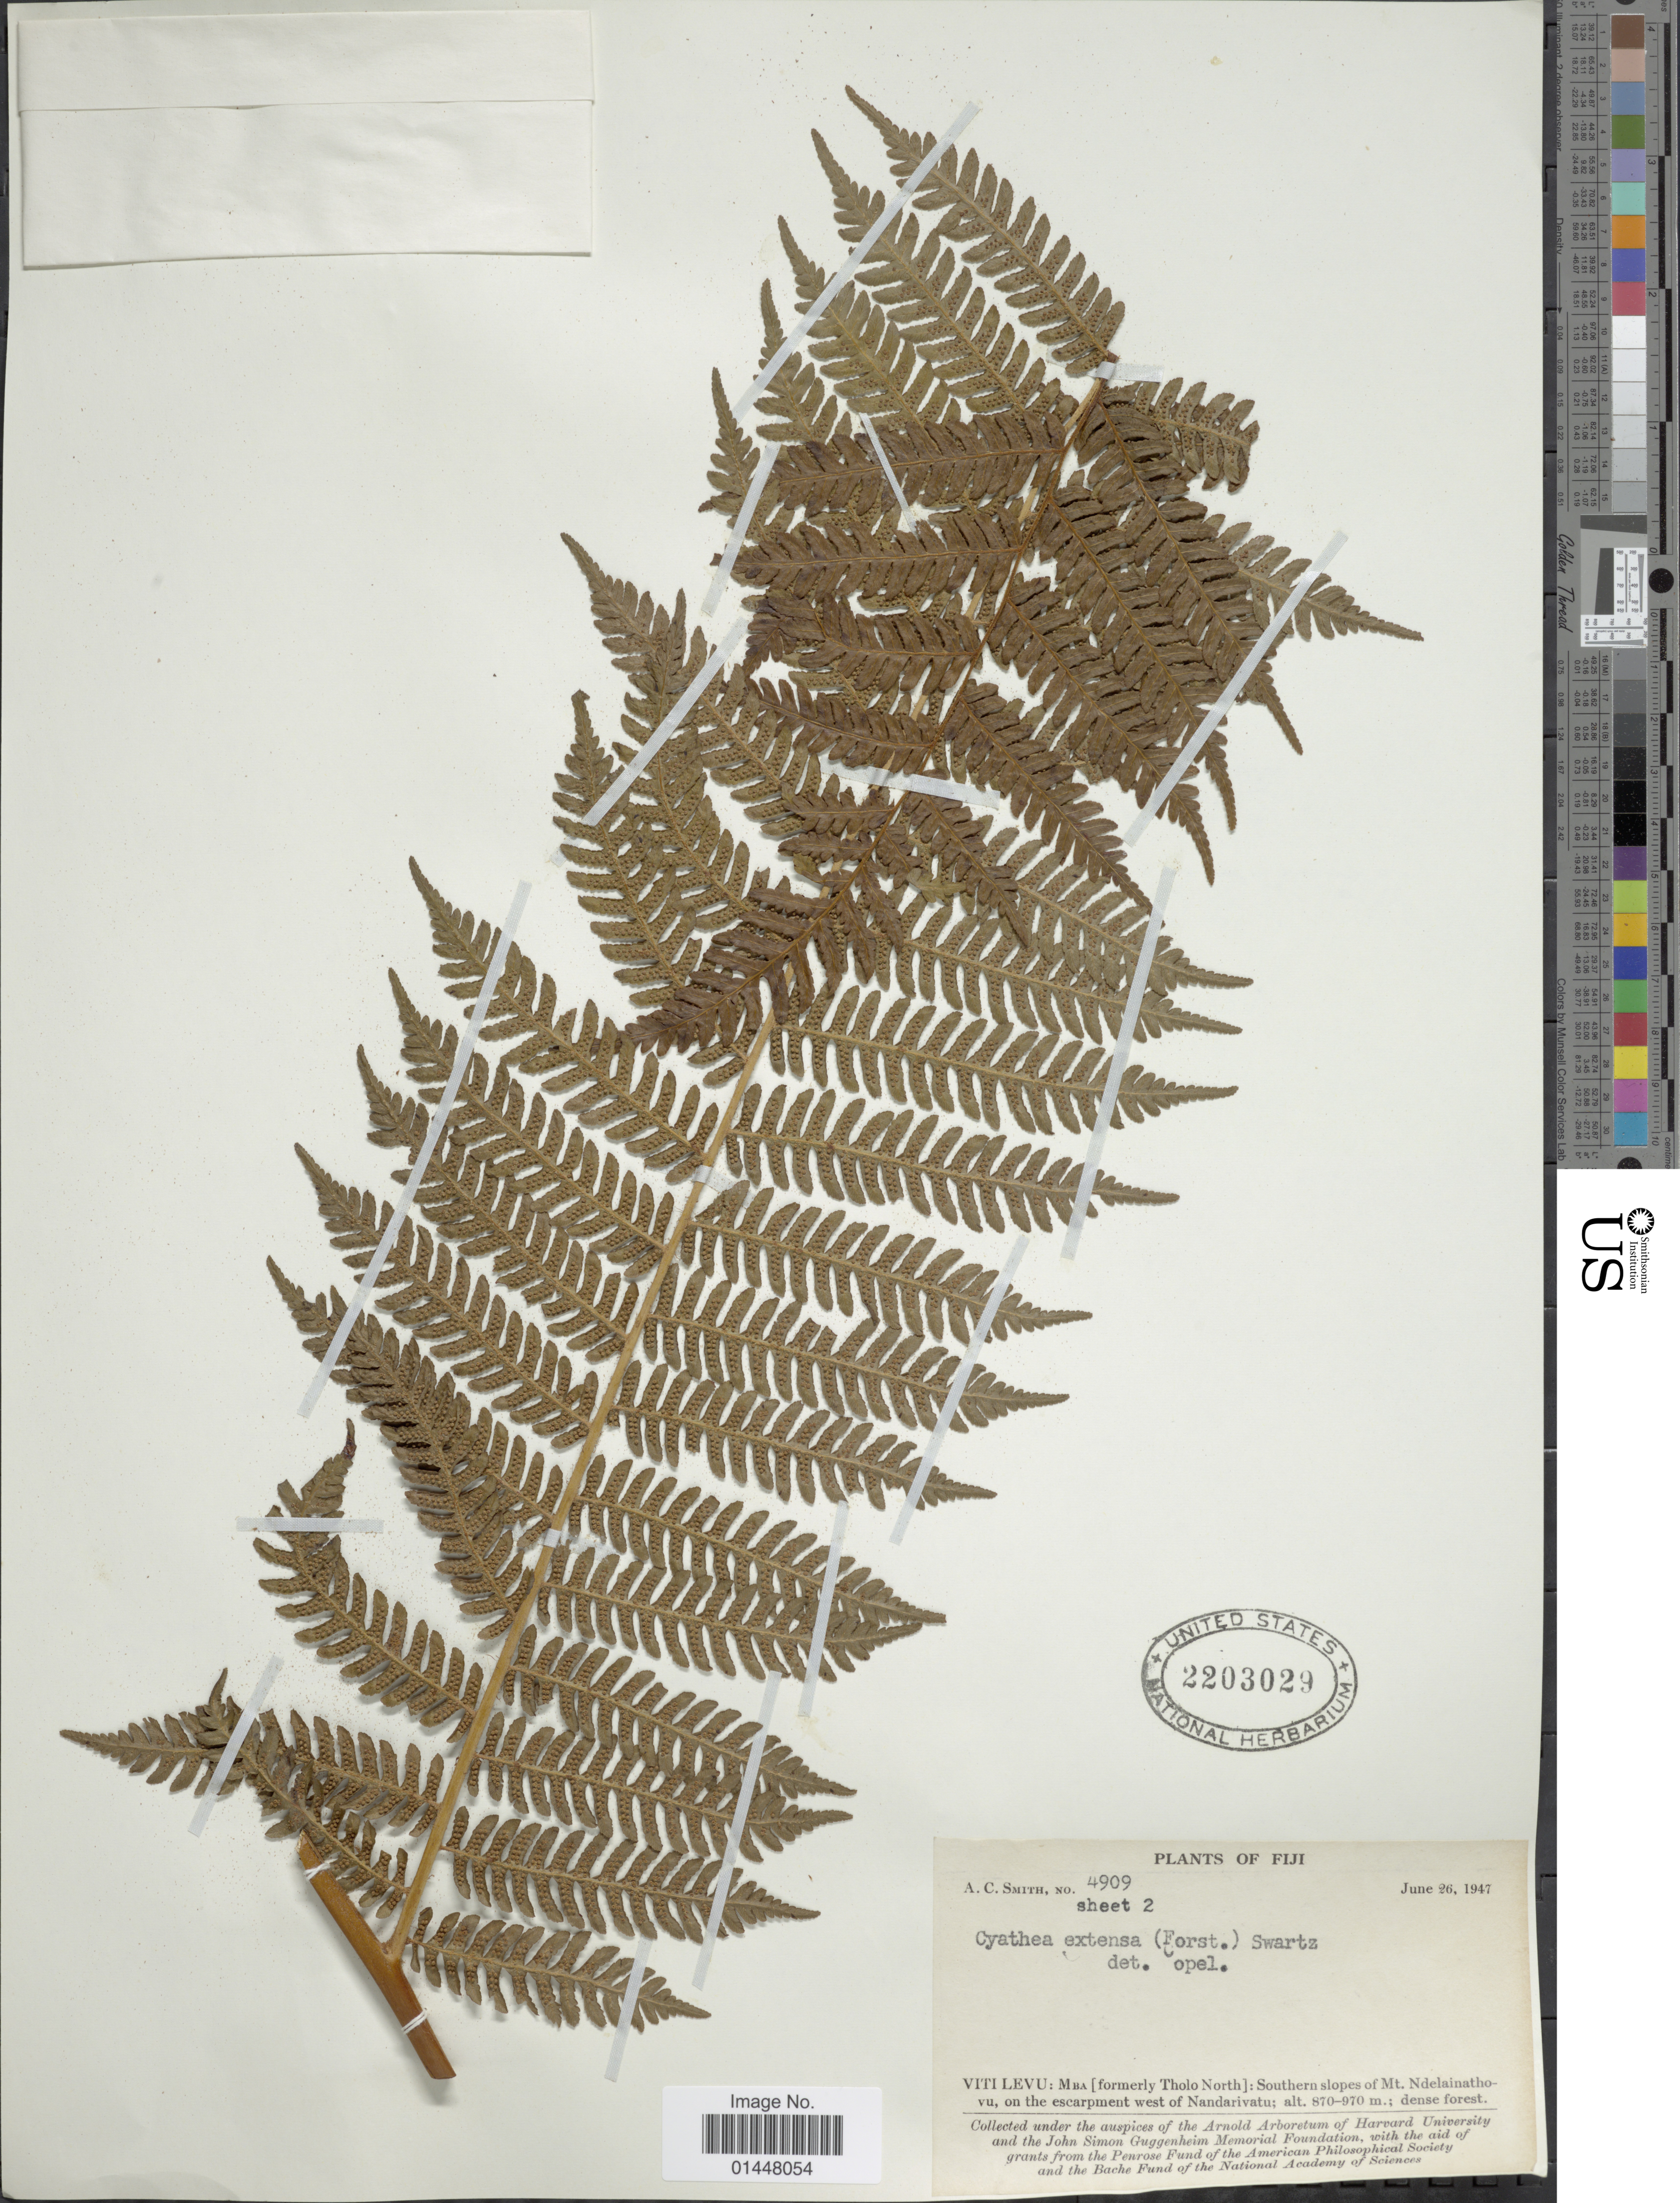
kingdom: Plantae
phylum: Tracheophyta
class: Polypodiopsida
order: Cyatheales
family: Cyatheaceae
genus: Sphaeropteris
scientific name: Sphaeropteris medullaris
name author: (G. Forst.) Bernh.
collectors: A. C. Smith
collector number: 4909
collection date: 1947-06-26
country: Fiji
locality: Viti levu: Mba (formerly Tholo North): Southern slopes of Mt.Ndelainathovu, on the escarpment west of Nandarivatu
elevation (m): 870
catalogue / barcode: US 2203029